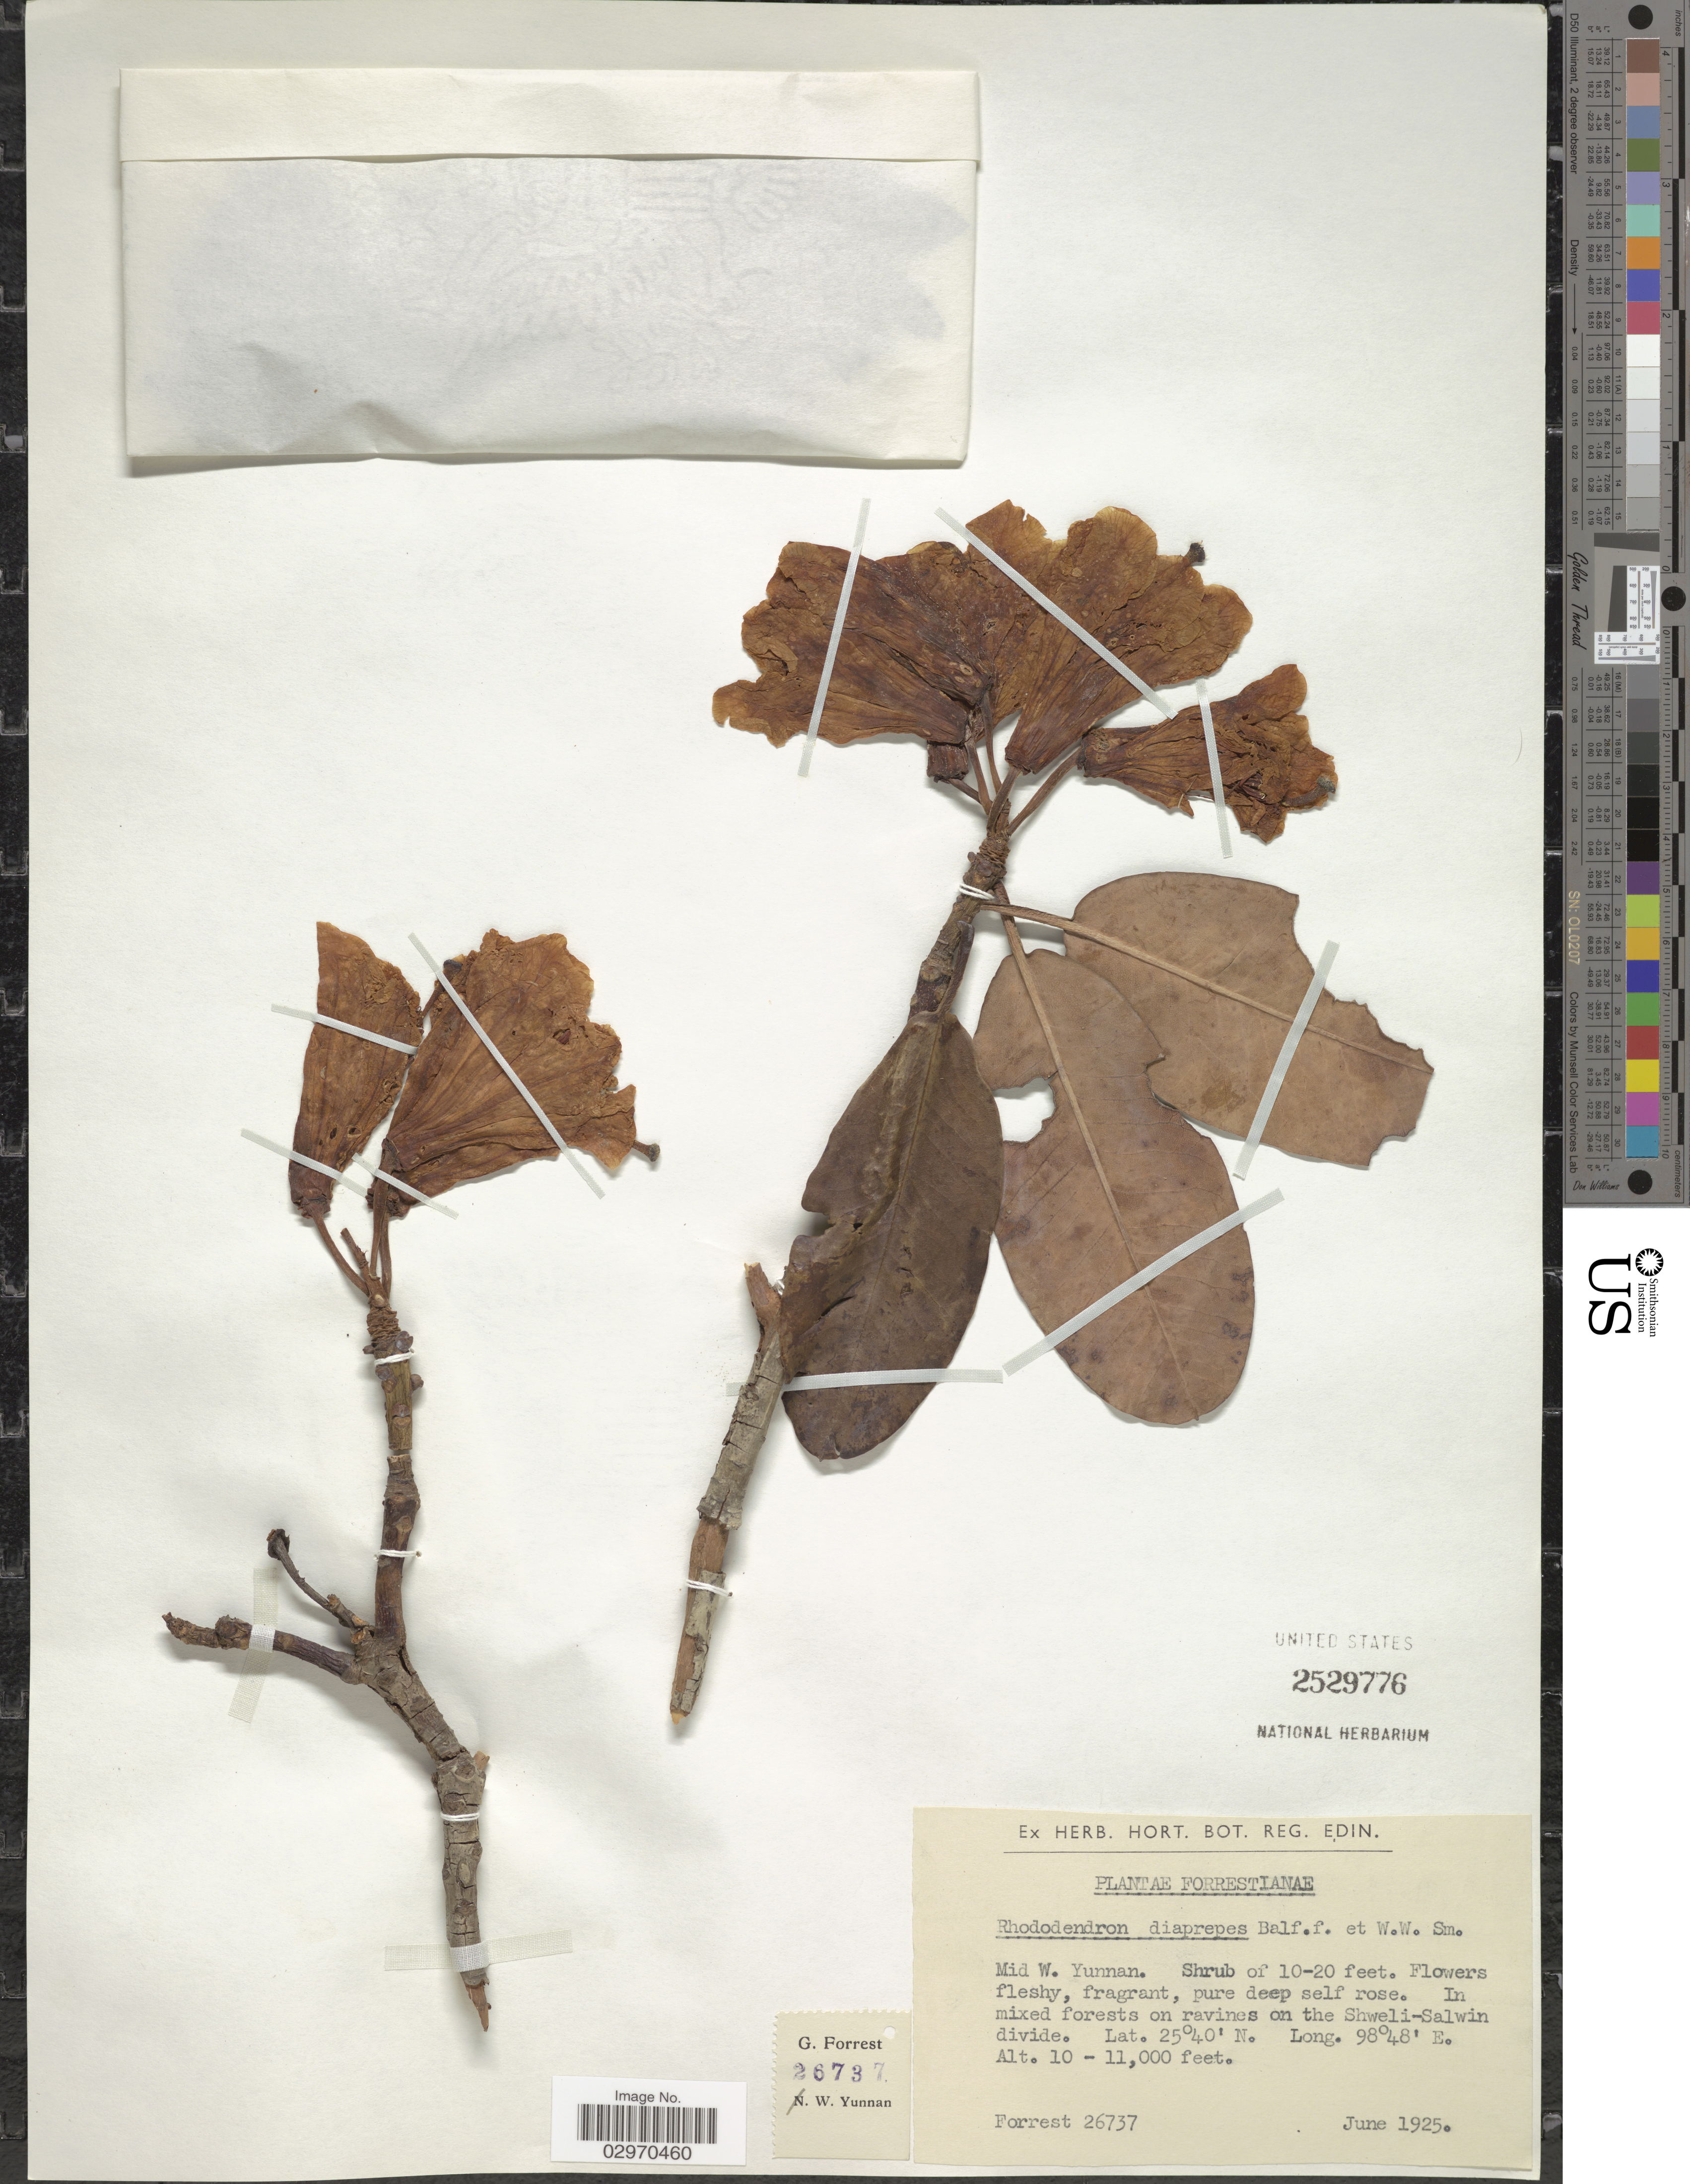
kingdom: Plantae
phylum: Tracheophyta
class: Magnoliopsida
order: Ericales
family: Ericaceae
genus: Rhododendron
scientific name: Rhododendron diaprepes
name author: Balf. f. & W.W. Sm.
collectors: G. Forrest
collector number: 26737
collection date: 1925-06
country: China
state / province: Yunnan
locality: Mid W. Yunnan. On ravines on the Shweli-Salwin divide.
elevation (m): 3048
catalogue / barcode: US 2529776